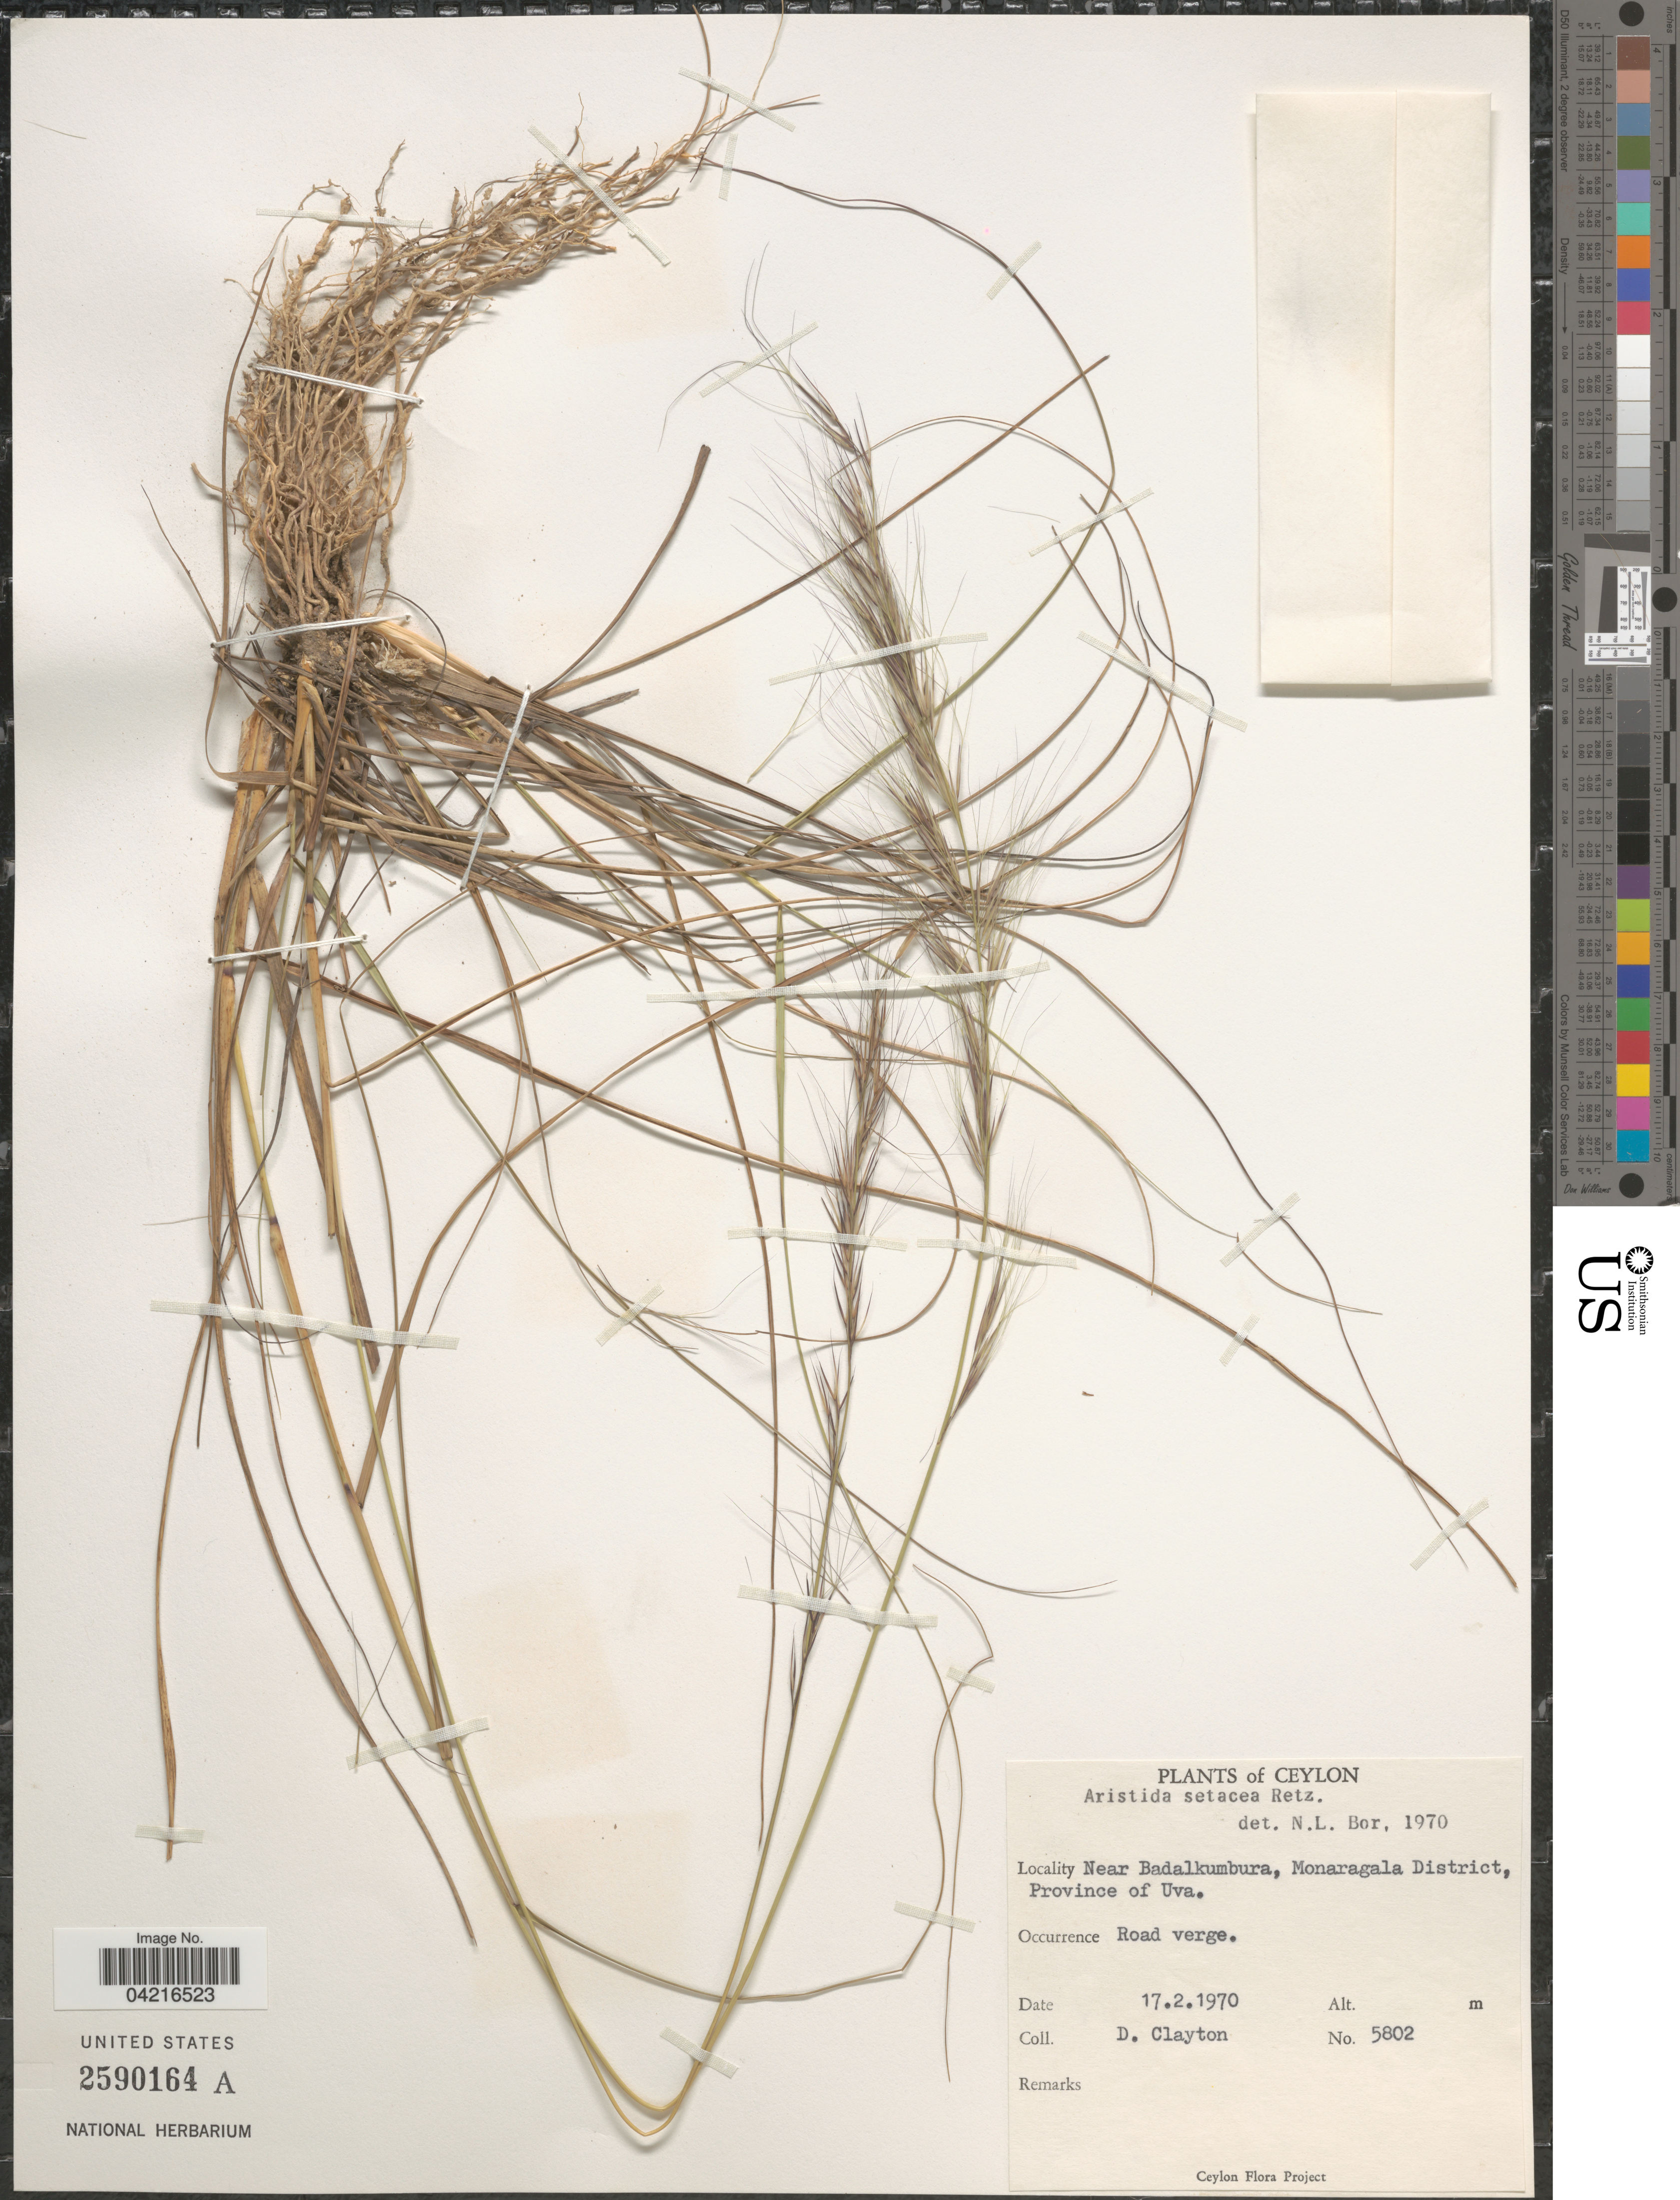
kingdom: Plantae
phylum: Tracheophyta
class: Liliopsida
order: Poales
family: Poaceae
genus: Aristida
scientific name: Aristida setacea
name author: Retz.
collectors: D. Clayton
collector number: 5802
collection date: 1970-02-17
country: Sri Lanka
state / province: Uva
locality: Ceylon. Near Badalkumbura, Monaragala District.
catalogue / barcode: US 2590164A